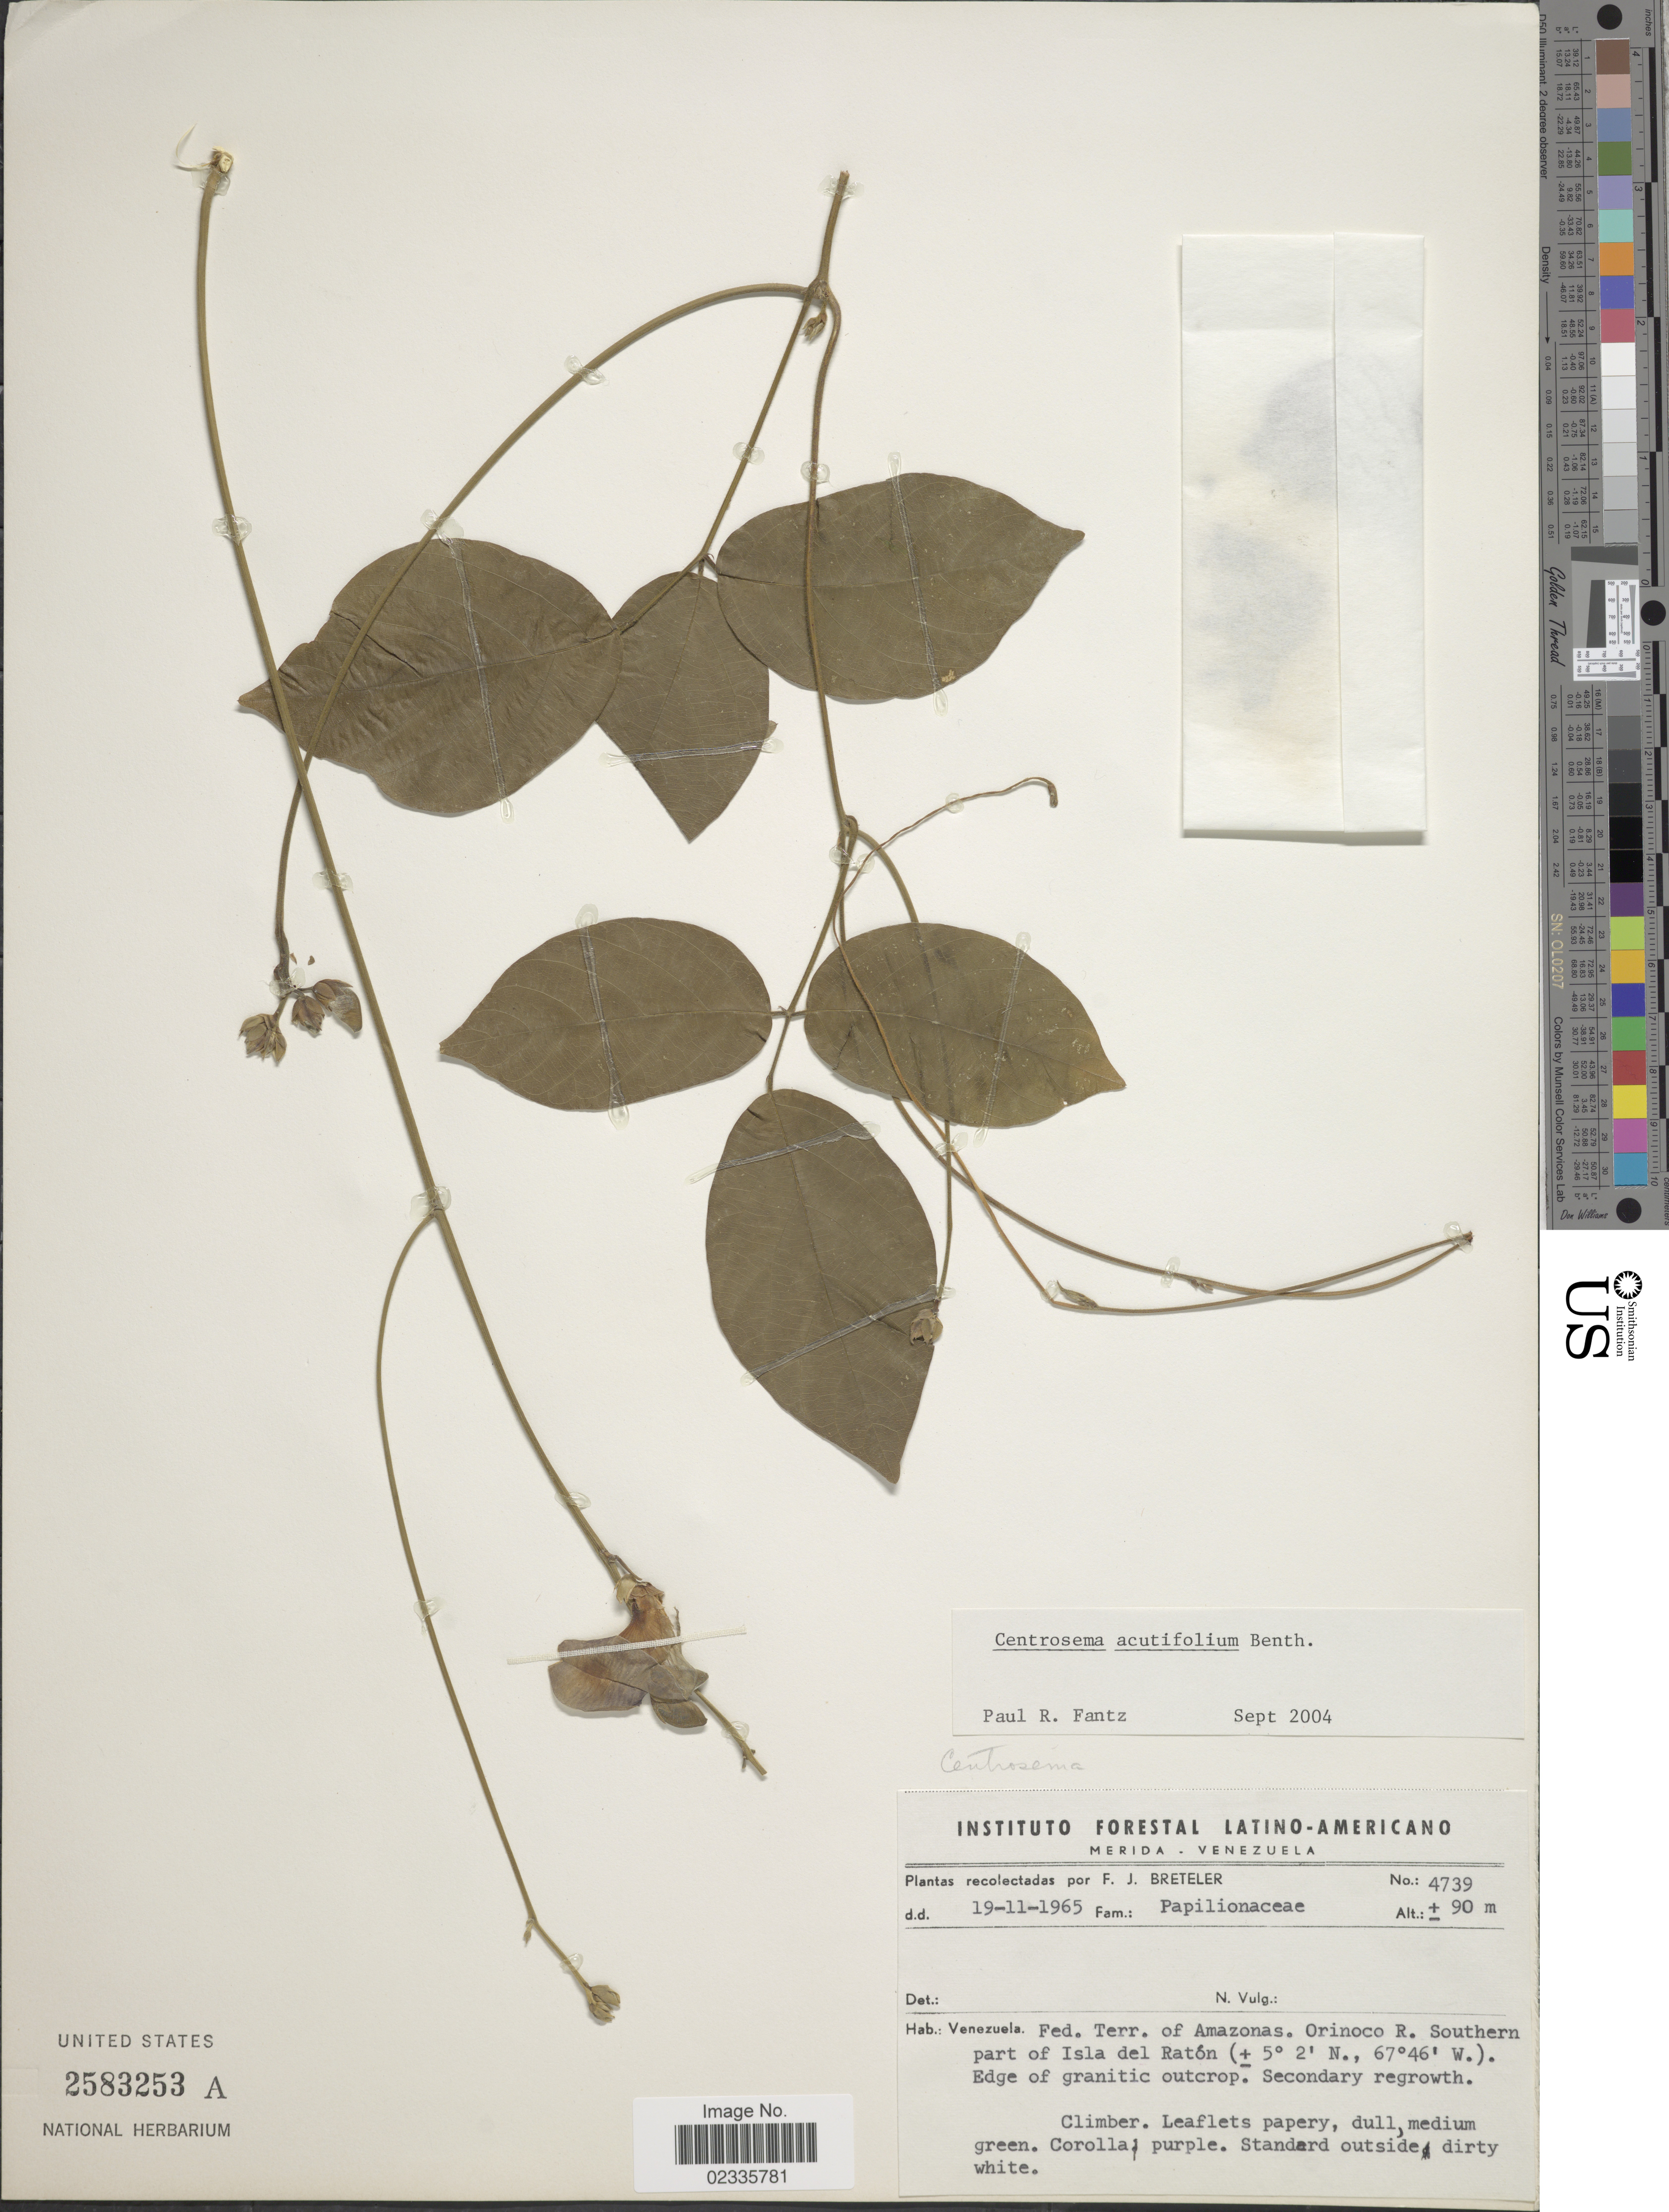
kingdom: Plantae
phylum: Tracheophyta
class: Magnoliopsida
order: Fabales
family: Fabaceae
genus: Centrosema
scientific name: Centrosema acutifolium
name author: Benth.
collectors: F. J. Breteler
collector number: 4739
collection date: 1965-11-19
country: Venezuela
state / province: Amazonas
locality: Fed. Terr. of Amazonas. Orinoco R. Southern part of Isla del Raton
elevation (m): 90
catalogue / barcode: US 2583253A